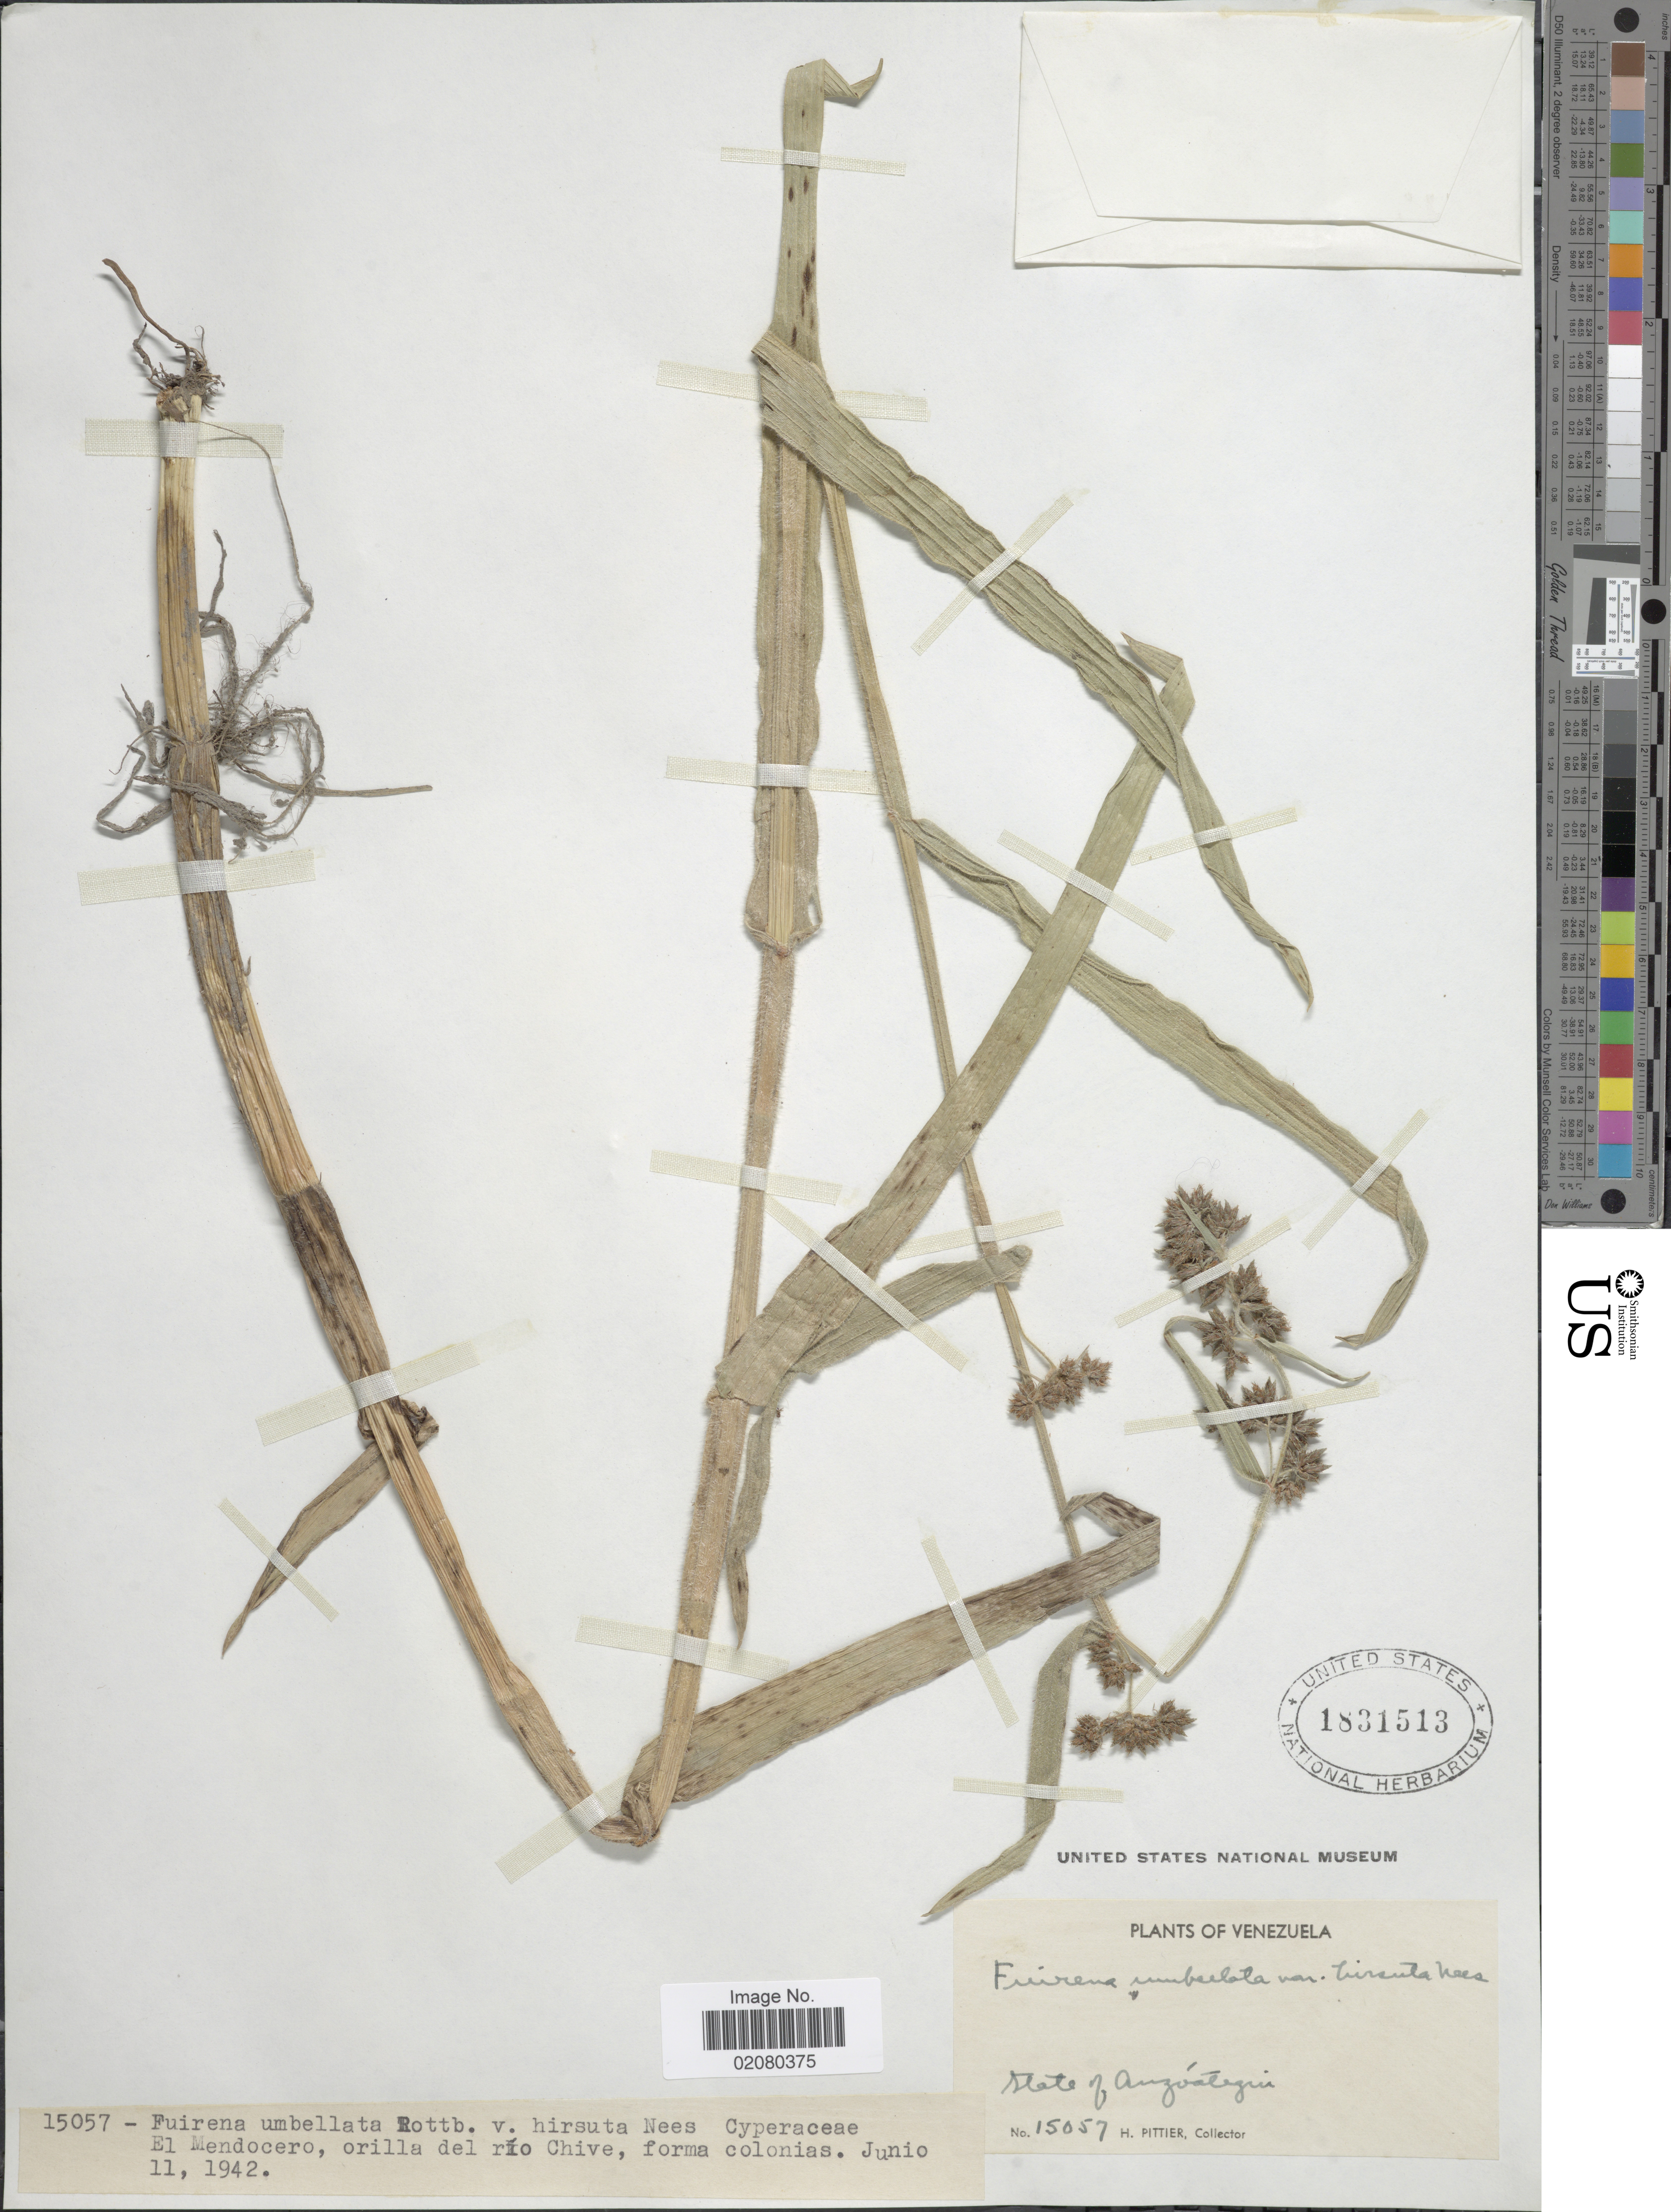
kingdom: Plantae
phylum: Tracheophyta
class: Liliopsida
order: Poales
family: Cyperaceae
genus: Fuirena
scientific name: Fuirena umbellata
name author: Rottb.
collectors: H. F. Pittier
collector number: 15057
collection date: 1942-06-11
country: Venezuela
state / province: Anzoategui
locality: El Mendocero, orilla del rio Chive, forma colonias.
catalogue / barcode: US 1831513